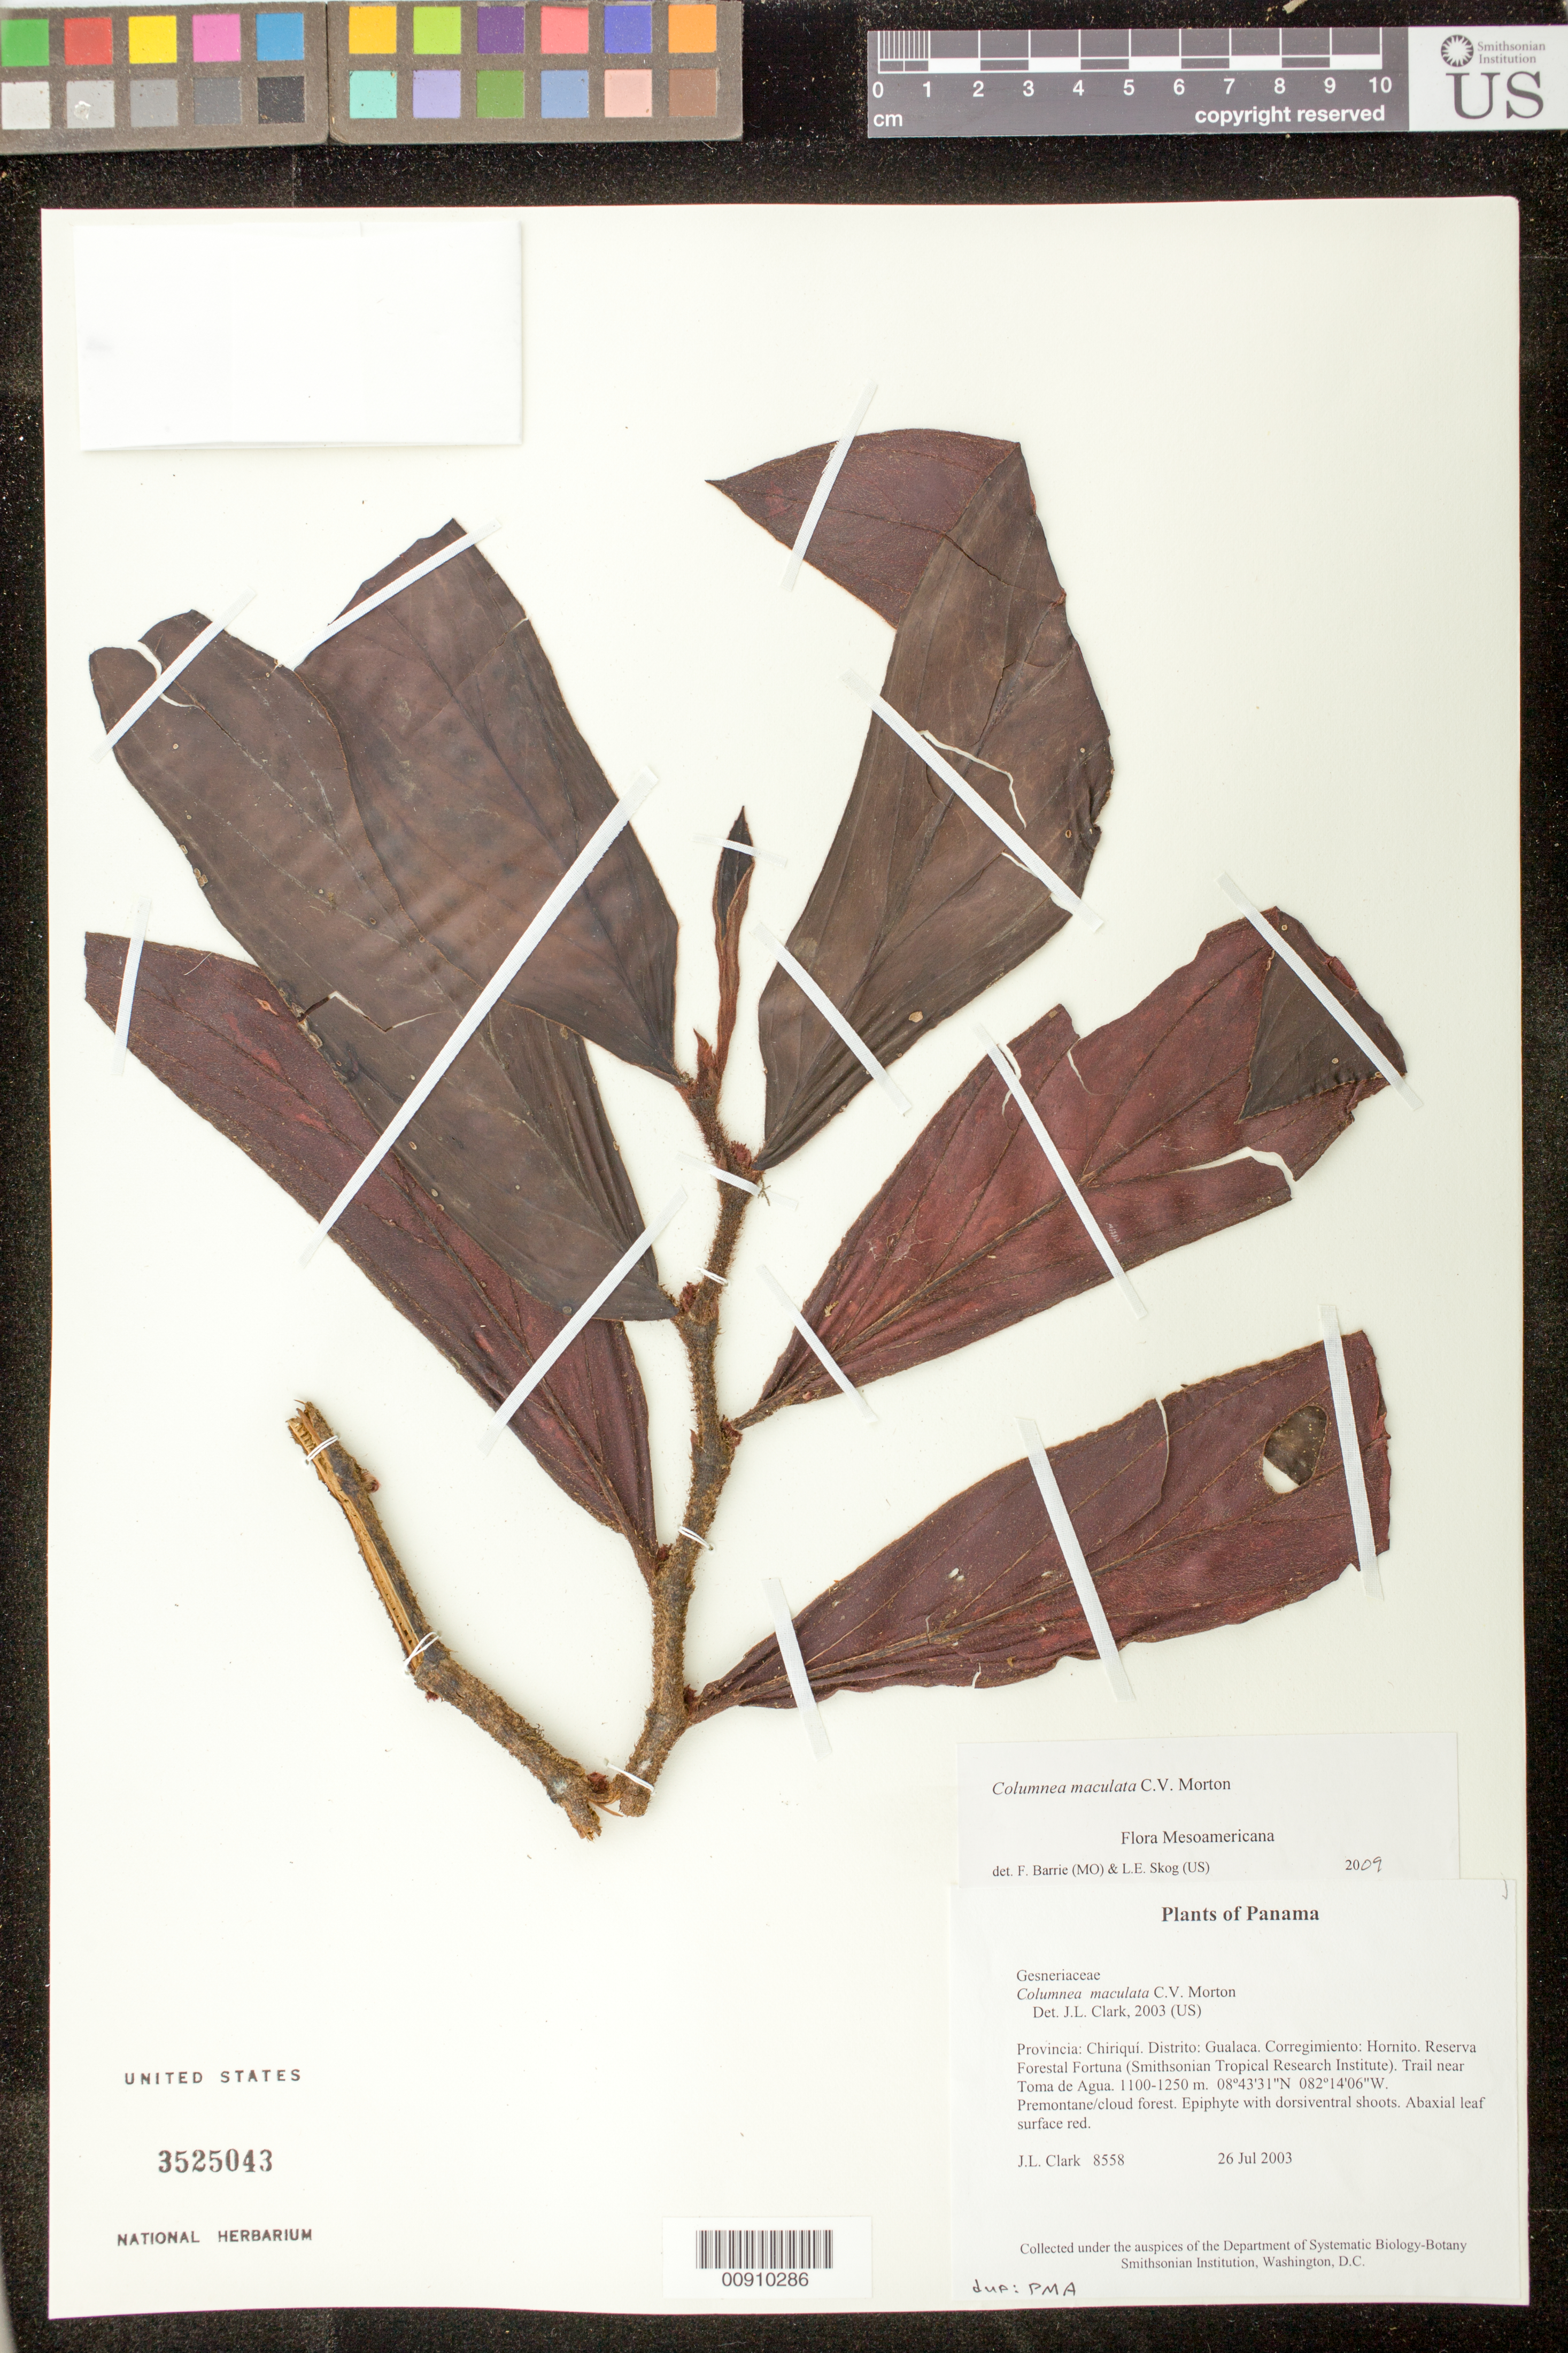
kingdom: Plantae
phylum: Tracheophyta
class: Magnoliopsida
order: Lamiales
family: Gesneriaceae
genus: Columnea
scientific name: Columnea maculata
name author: C.V. Morton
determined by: Clark, J. L., (SEL), The Marie Selby Botanical Garden (UNITED STATES)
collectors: J. L. Clark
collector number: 8558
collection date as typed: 26 Jul 2003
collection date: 2003-07-26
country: Panama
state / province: Chiriquí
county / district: Gualaca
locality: Gualaca. Corregimiento: Hornito. Reserva Forestal Fortuna (Smithsonian Tropical Research Institute). Trail near Toma de Agua.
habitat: Premontane/cloud forest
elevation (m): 1100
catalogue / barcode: US 3525043